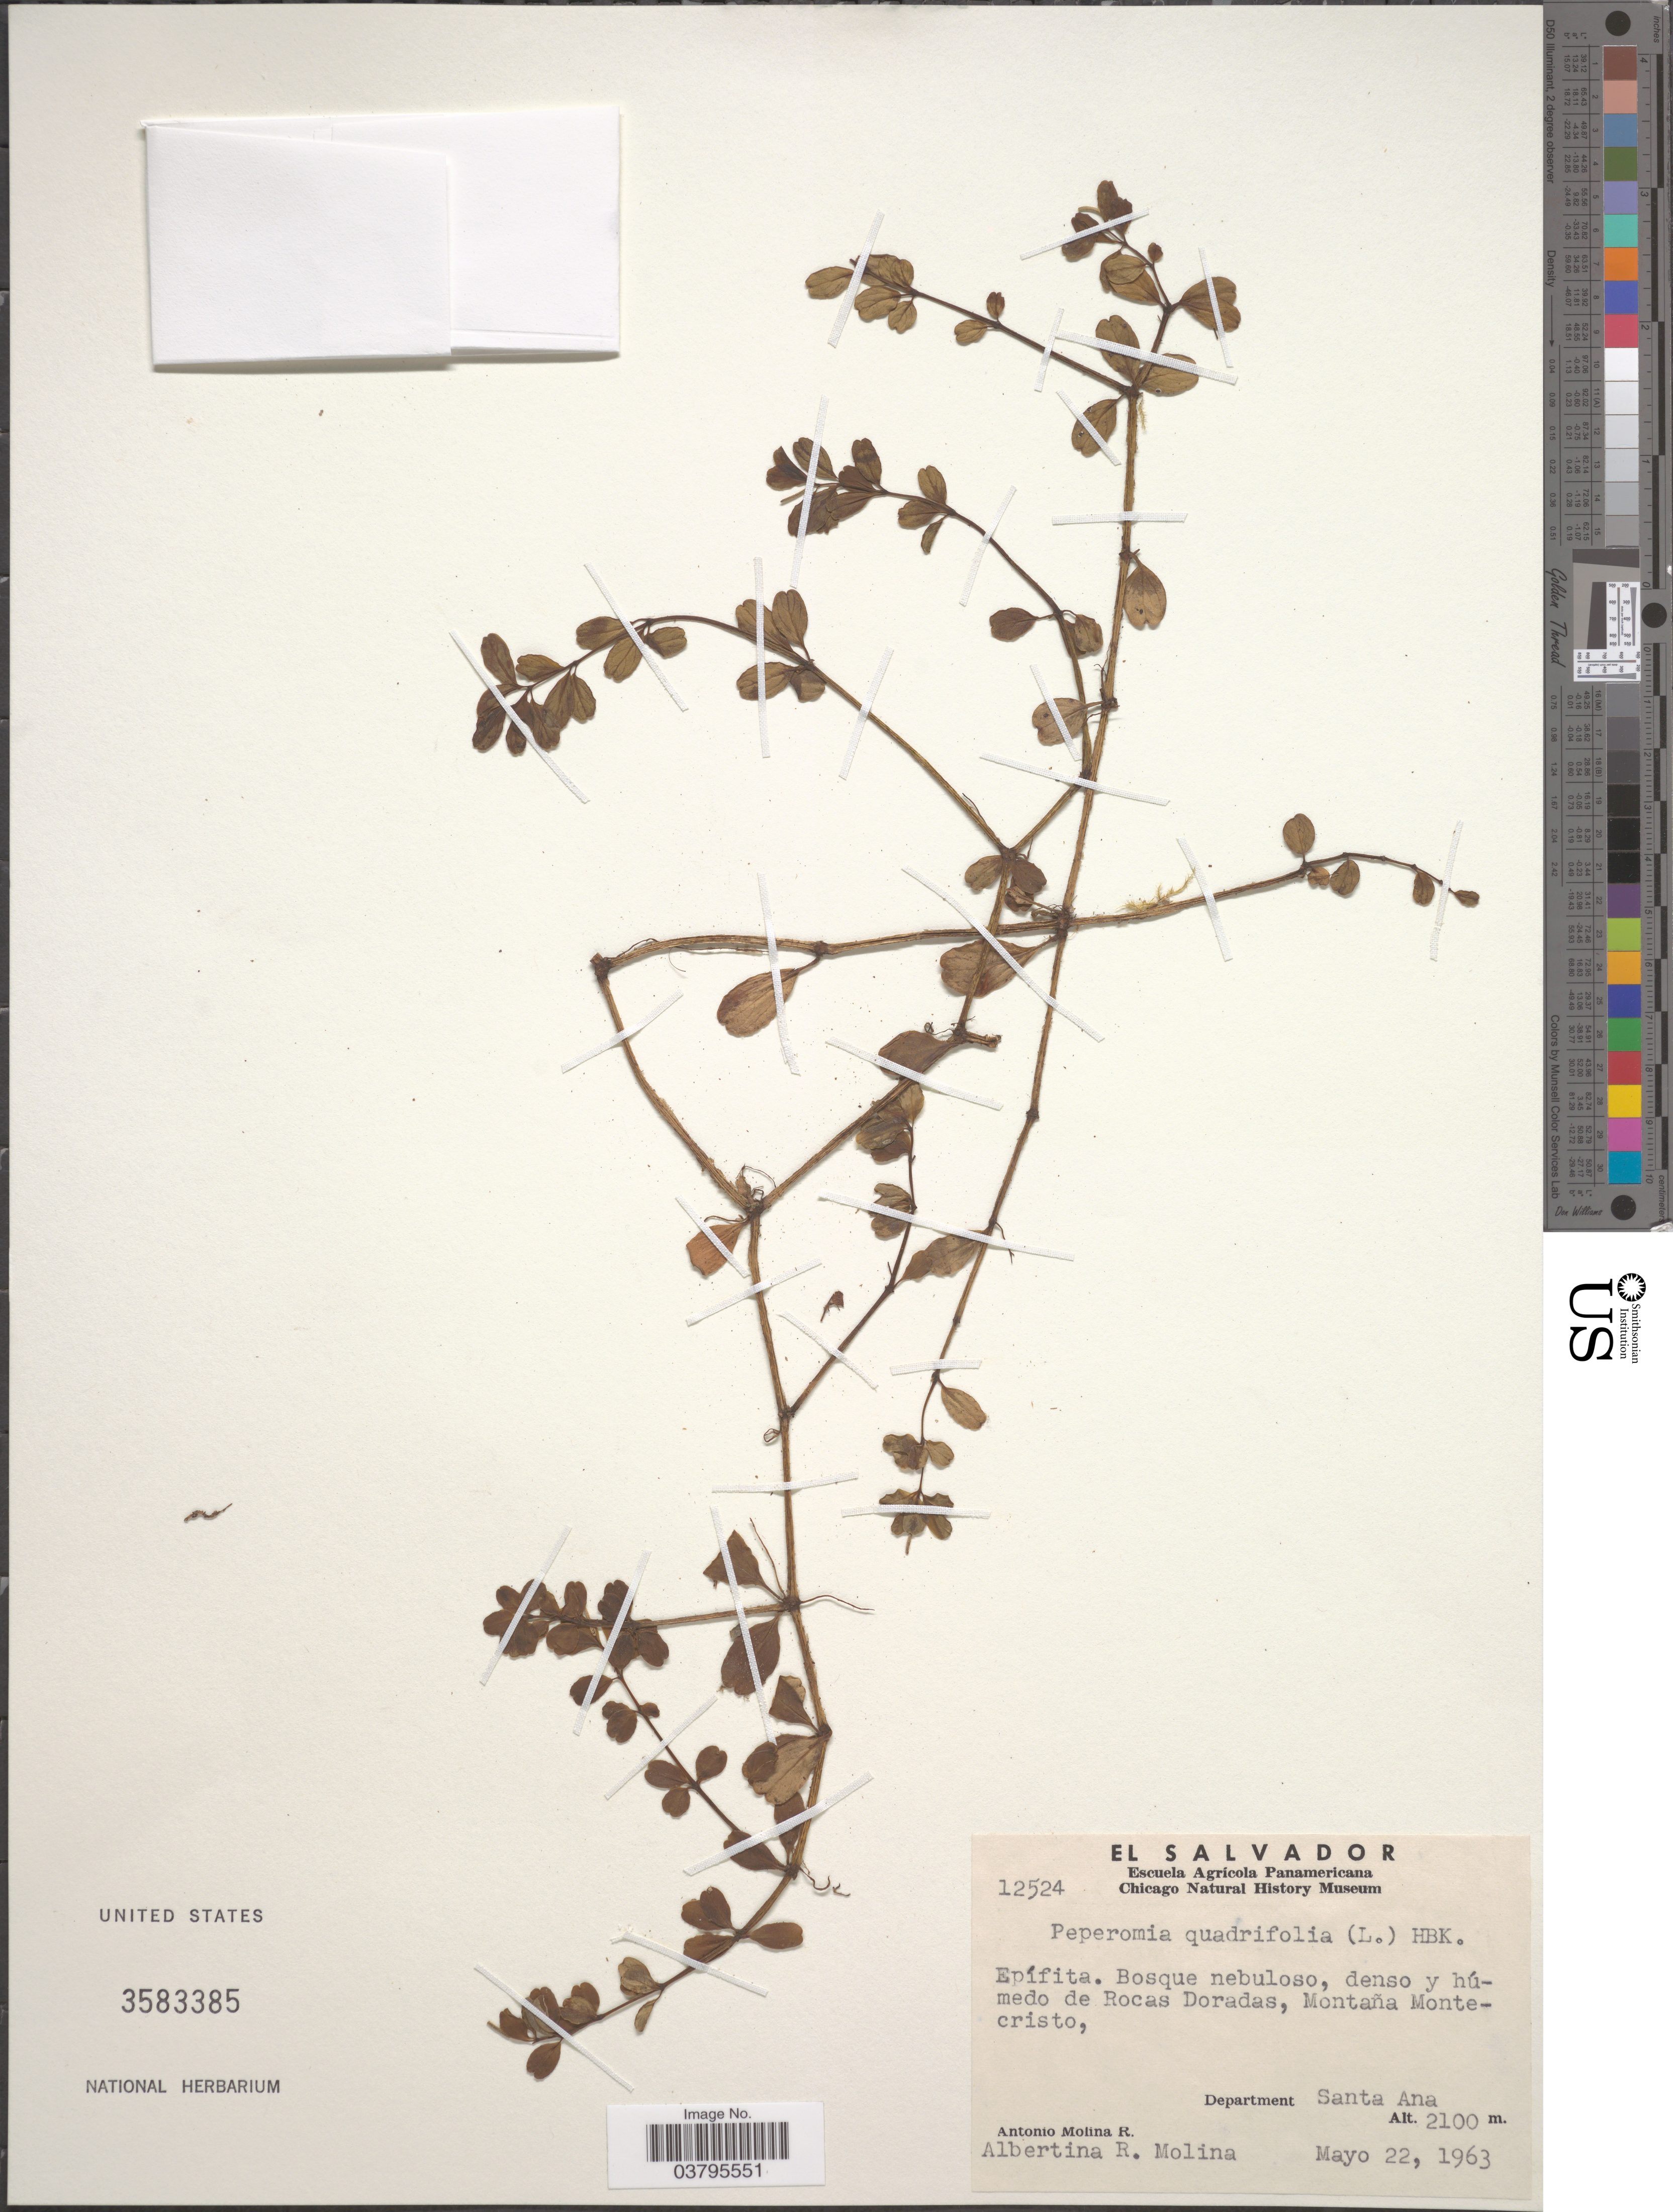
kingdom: Plantae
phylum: Tracheophyta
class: Magnoliopsida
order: Piperales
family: Piperaceae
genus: Peperomia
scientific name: Peperomia conocarpa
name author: Trel. in Yunck.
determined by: Jiménez, José Estaban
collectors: A. Molina R. & A. R. Molina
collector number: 12524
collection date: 1963-05-22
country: El Salvador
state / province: Santa Ana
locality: Bosque nebuloso, denso y húmedo de Rocas Doradas, Montaña Montecristo, Department Santa Ana.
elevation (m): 2100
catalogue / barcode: US 3583385